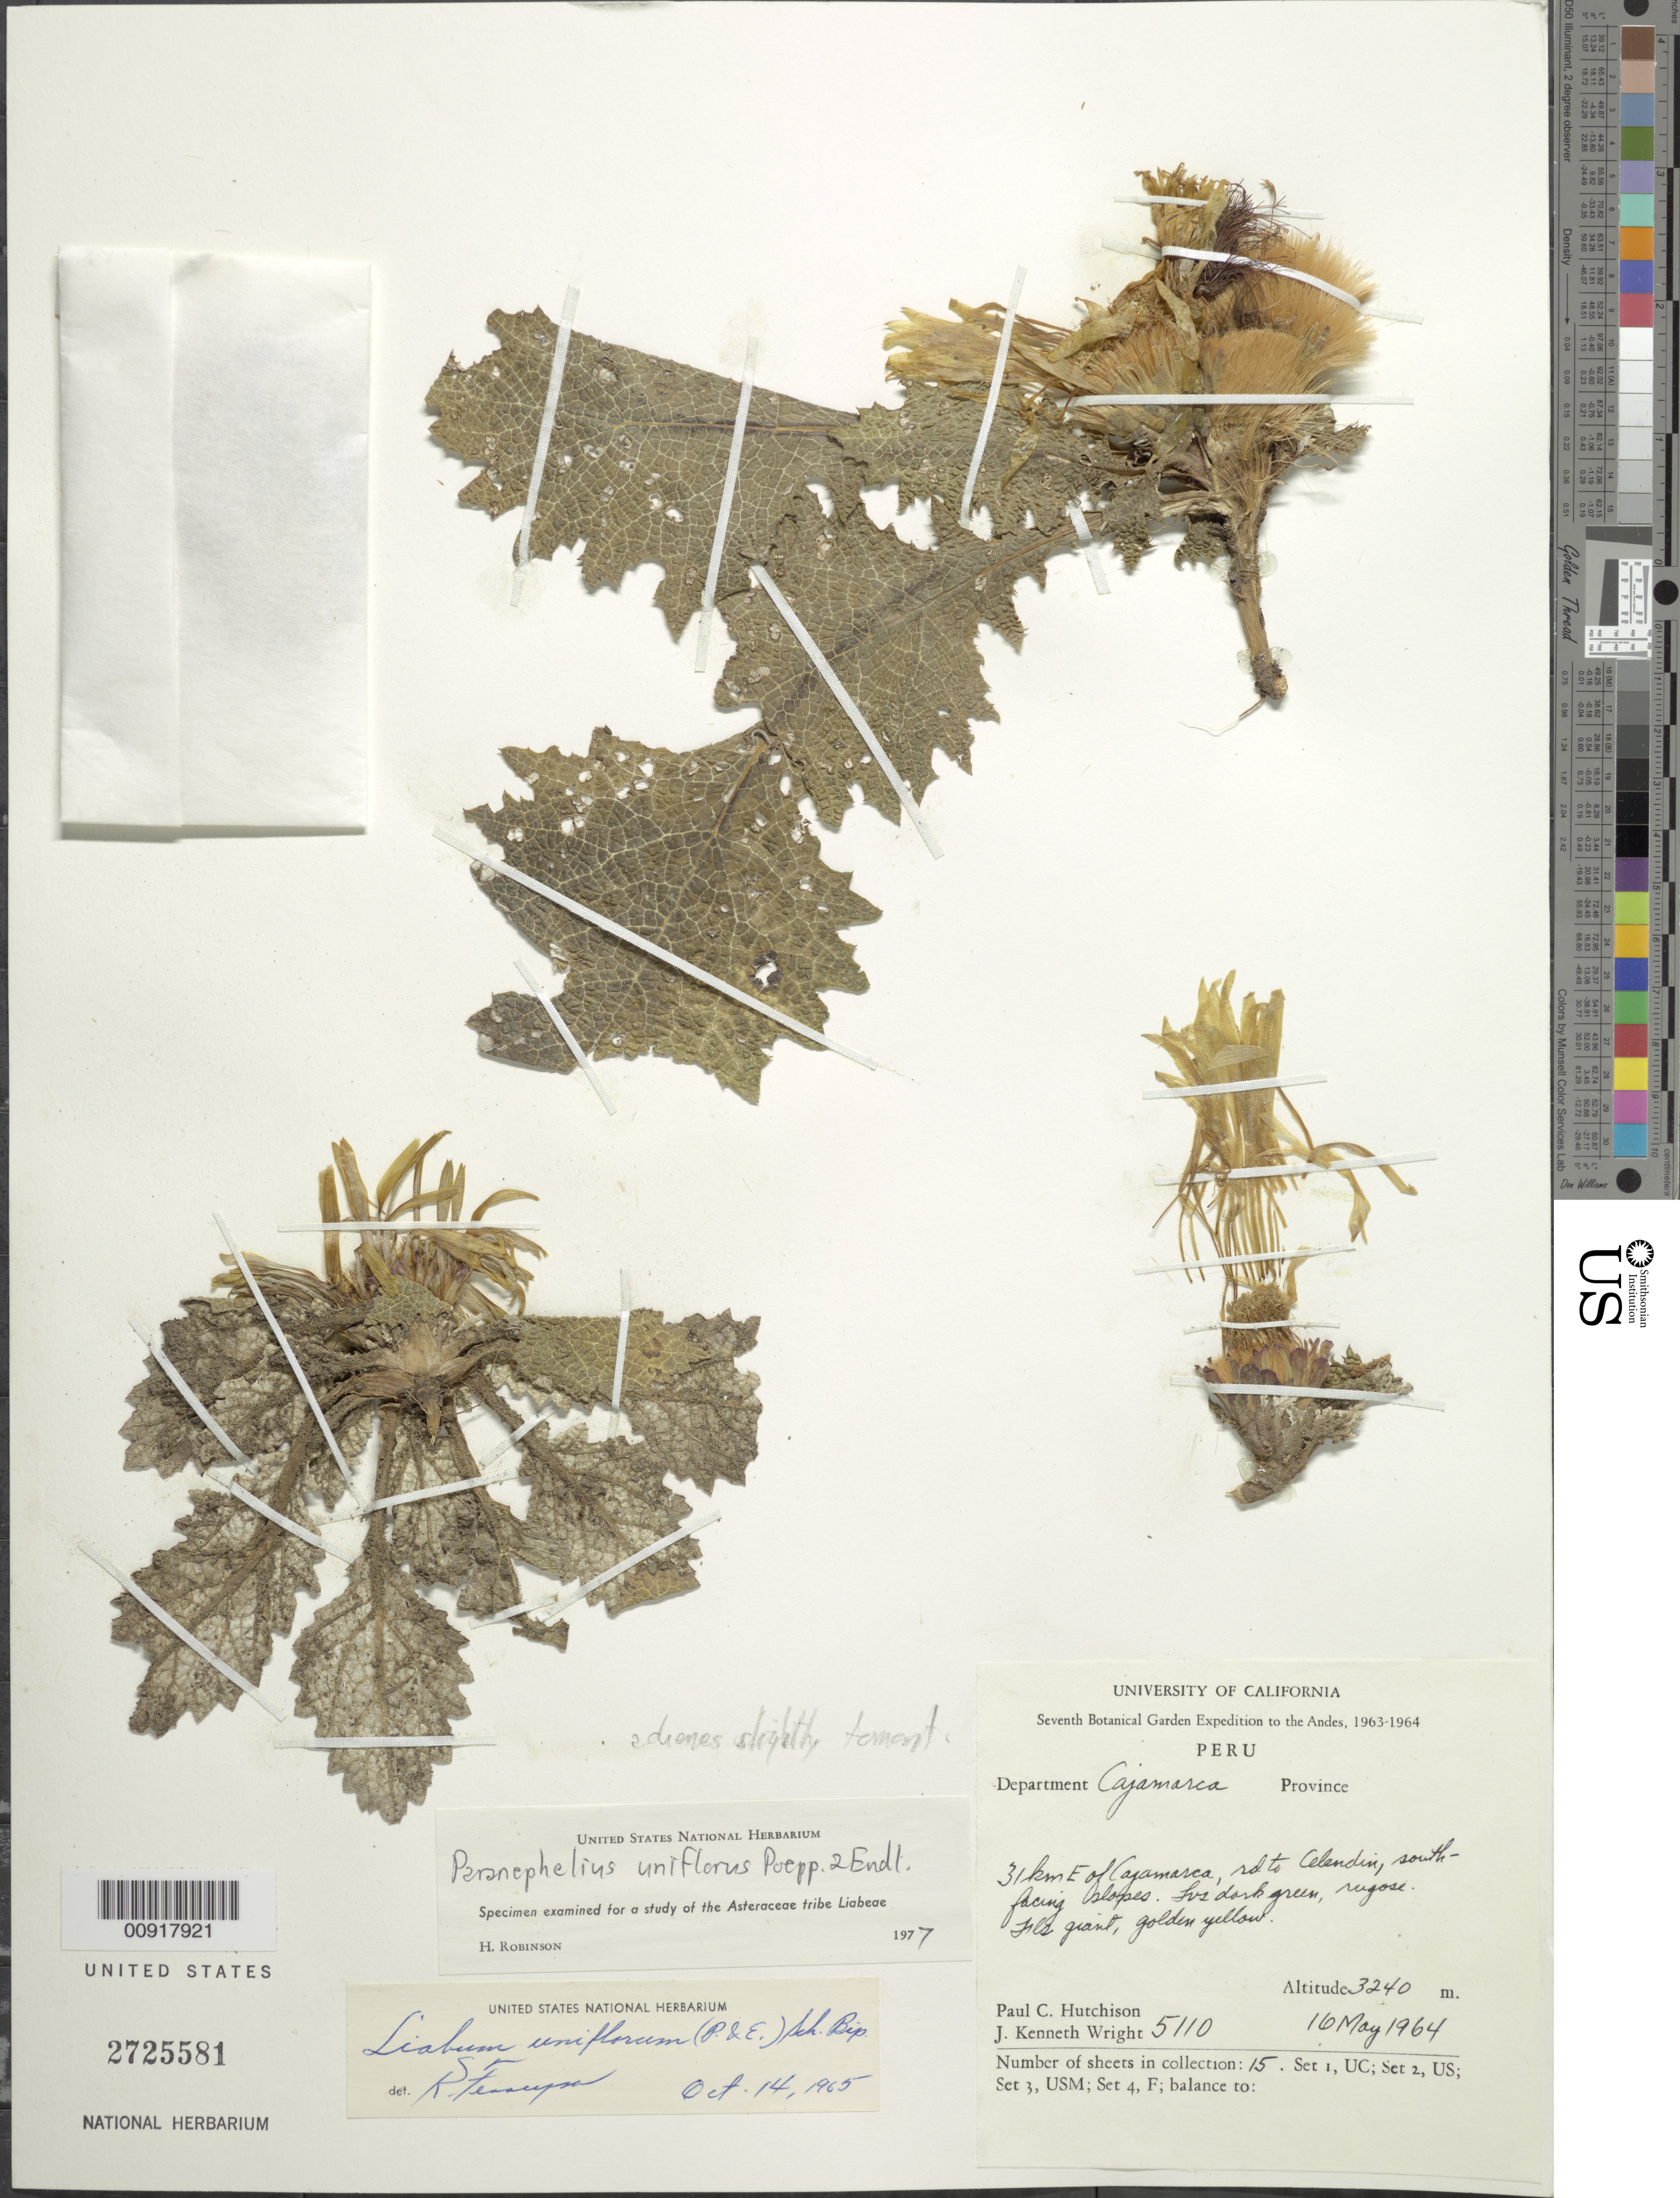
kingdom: Plantae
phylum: Tracheophyta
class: Magnoliopsida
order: Asterales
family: Asteraceae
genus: Paranephelius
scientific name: Paranephelius uniflorus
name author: Poepp. & Endl.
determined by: Robinson, Harold E., (US)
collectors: P. C. Hutchison & J. K. Wright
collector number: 5110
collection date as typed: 16 May 1964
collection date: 1964-05-16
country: Peru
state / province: Cajamarca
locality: Dpto. Cajamarca: 31 km E of Cajamarca, road to Celendin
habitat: South-facing slopes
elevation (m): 3240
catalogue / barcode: US 2725581